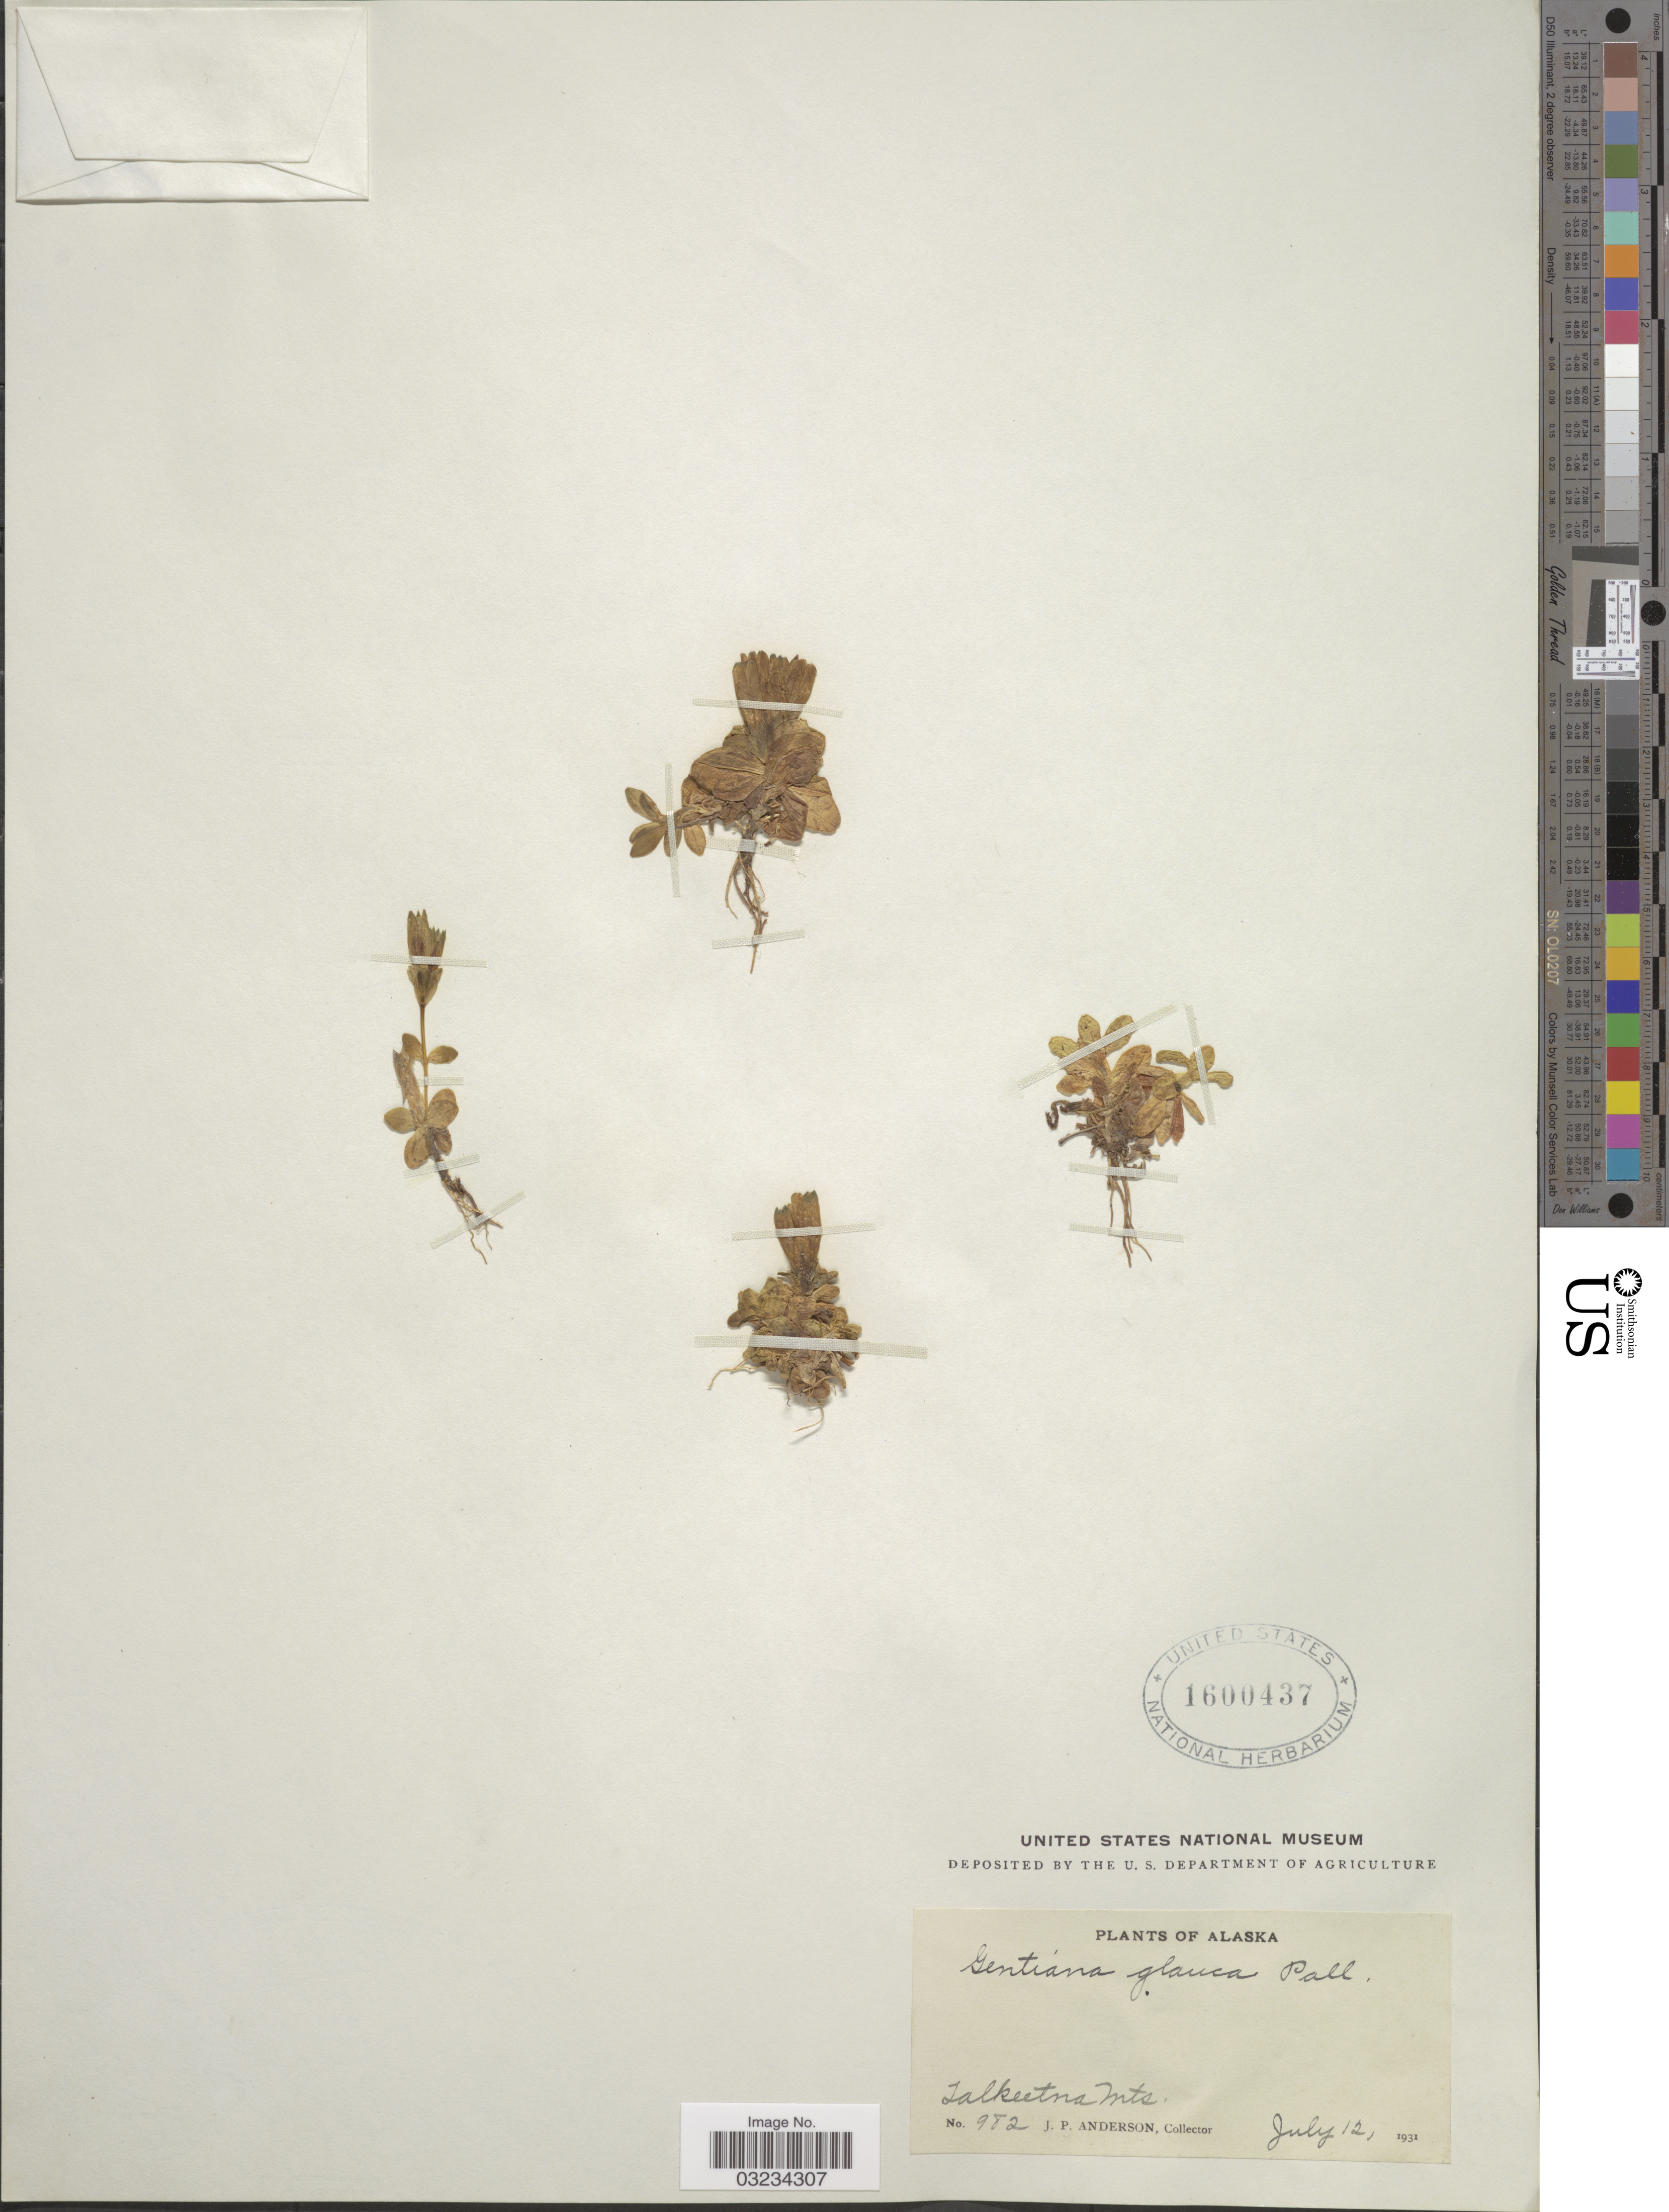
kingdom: Plantae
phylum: Tracheophyta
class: Magnoliopsida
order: Gentianales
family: Gentianaceae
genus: Gentiana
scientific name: Gentiana glauca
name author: Pall.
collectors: J. P. Anderson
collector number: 982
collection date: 1931-07-12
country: United States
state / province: Alaska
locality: Talkeetna Mts.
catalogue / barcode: US 1600437